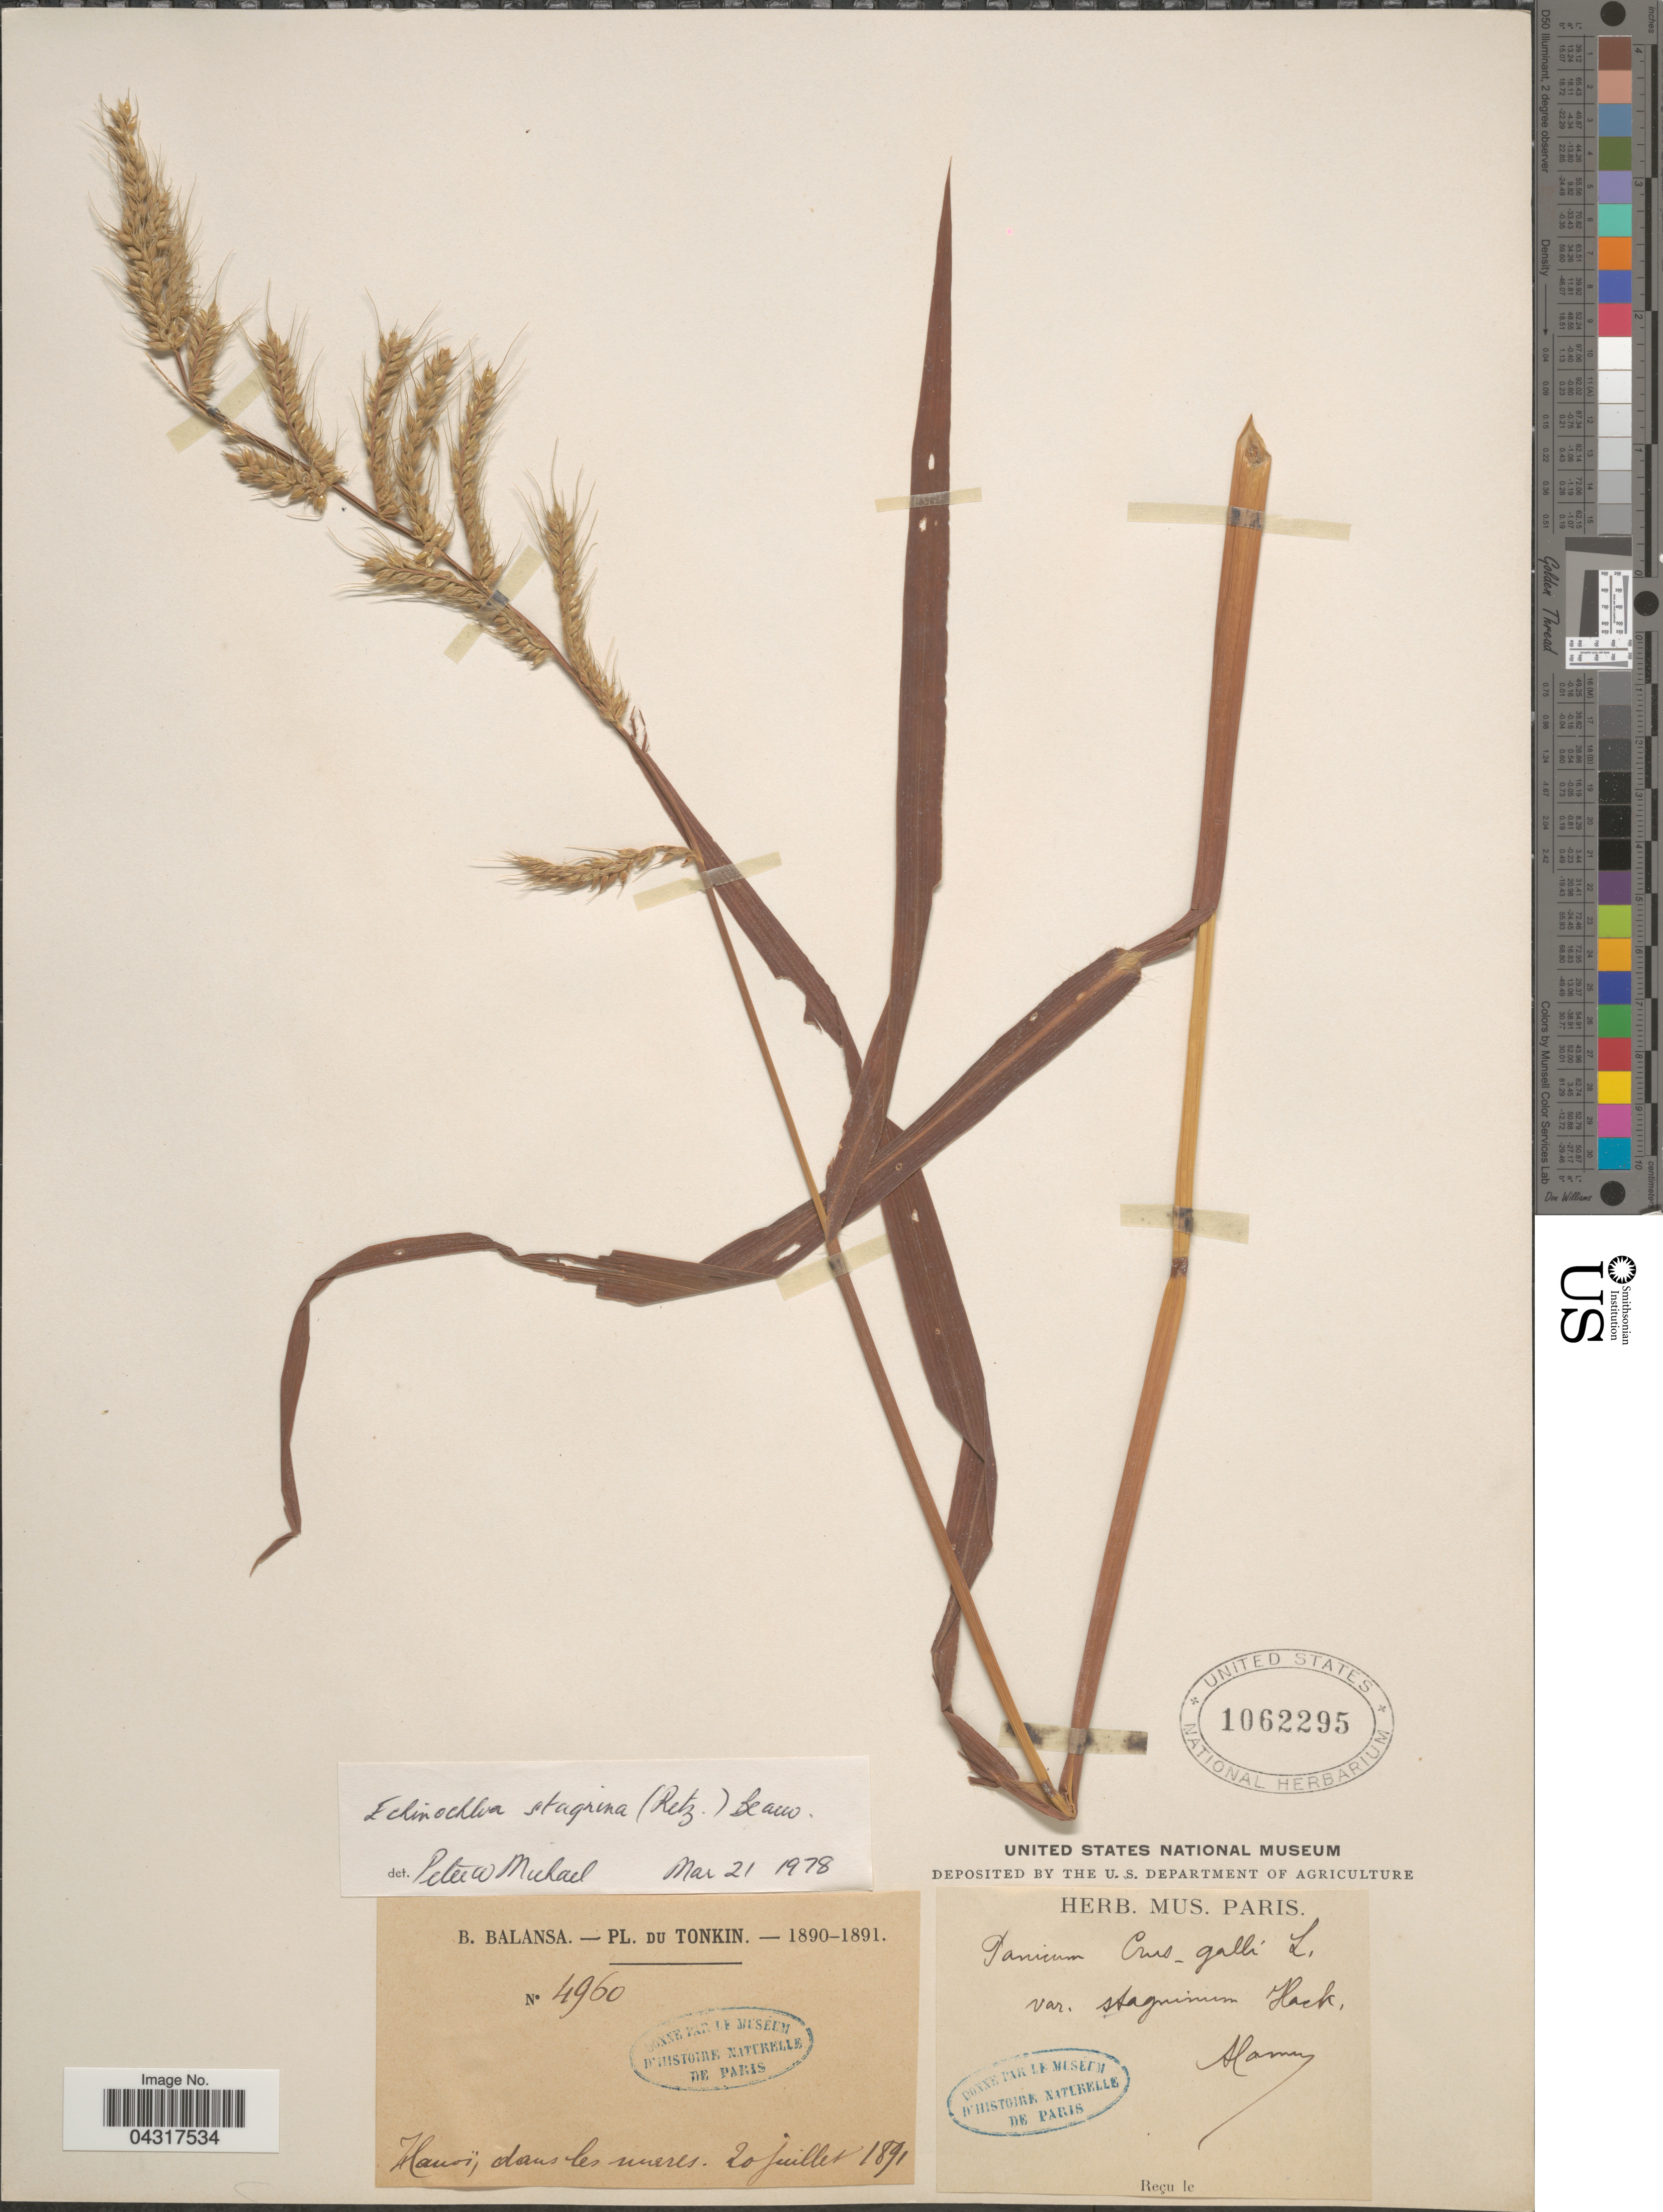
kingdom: Plantae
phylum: Tracheophyta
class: Liliopsida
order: Poales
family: Poaceae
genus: Echinochloa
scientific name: Echinochloa stagnina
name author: (Retz.) P. Beauv.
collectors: B. Balansa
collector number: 4960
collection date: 1891-07-20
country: Vietnam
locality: Tonkin. Hanoï, dans les mares.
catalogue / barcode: US 1062295